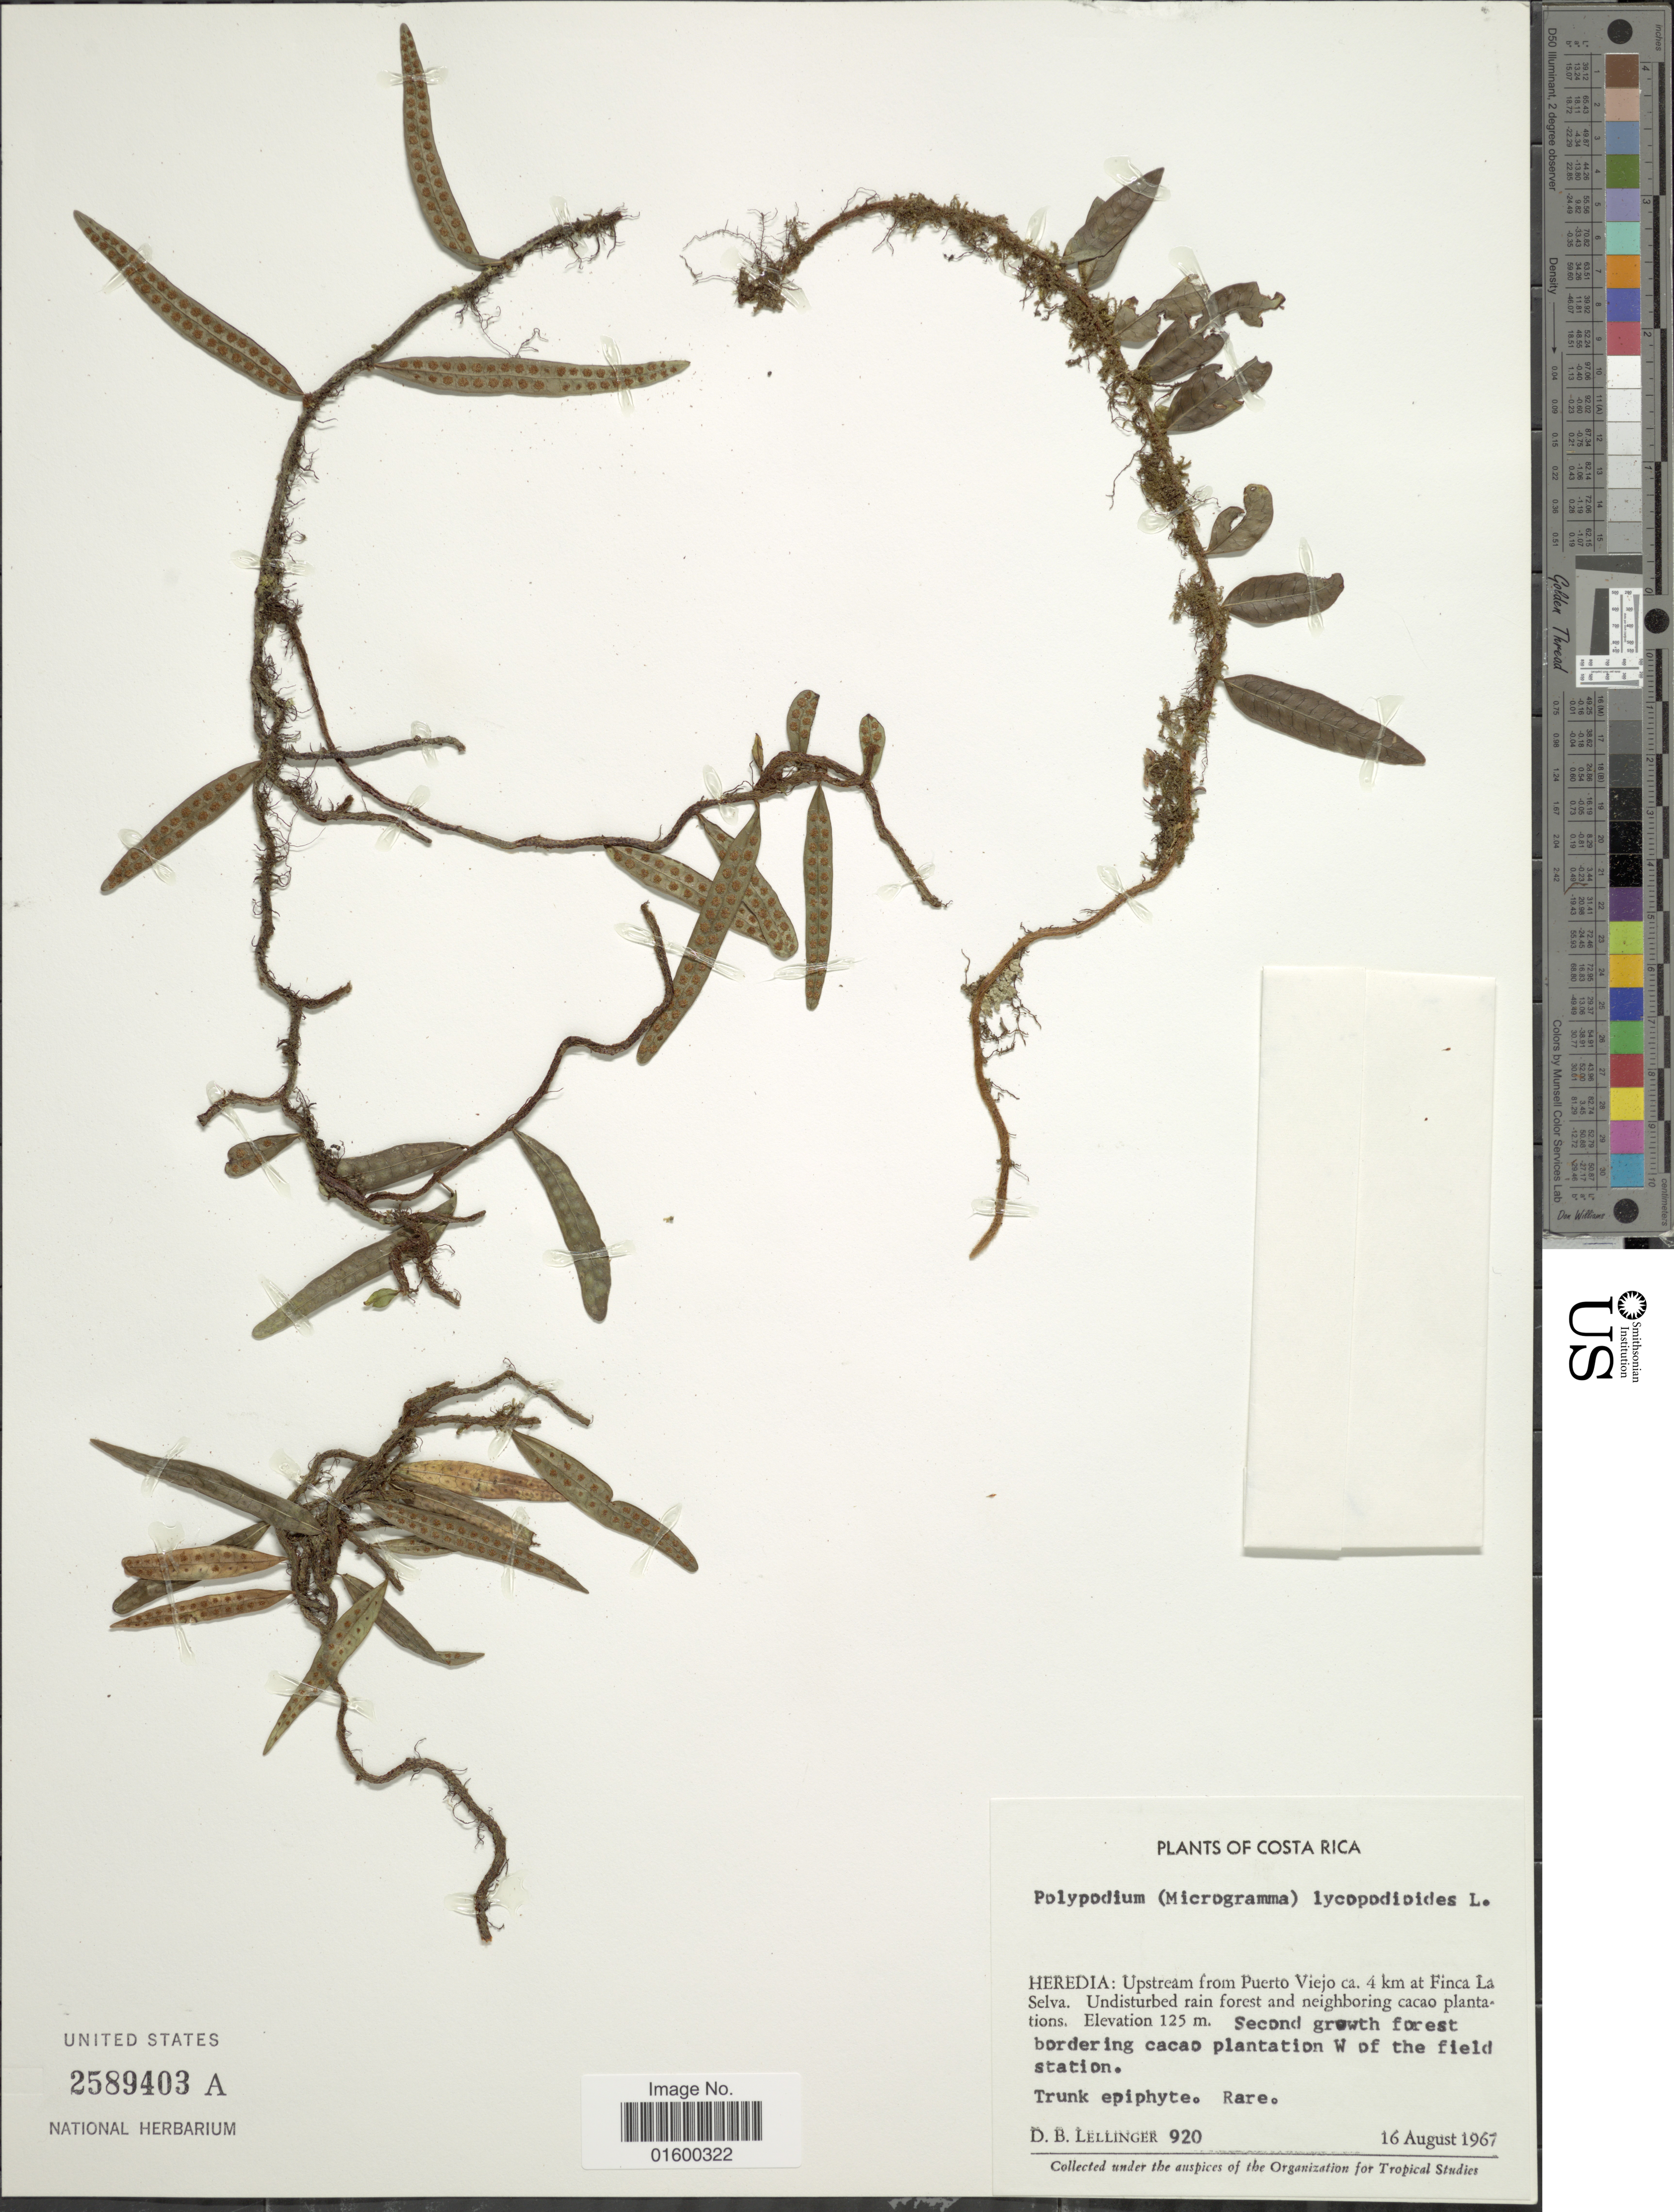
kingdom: Plantae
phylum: Tracheophyta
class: Polypodiopsida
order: Polypodiales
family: Polypodiaceae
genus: Microgramma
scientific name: Microgramma lycopodioides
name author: (L.) Copel.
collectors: D. B. Lellinger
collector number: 920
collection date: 1967-08-16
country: Costa Rica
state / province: Heredia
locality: Heredia: upstream from Puerto Viejo ca 4 km at Finca La Selva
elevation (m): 125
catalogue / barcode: US 2589403A